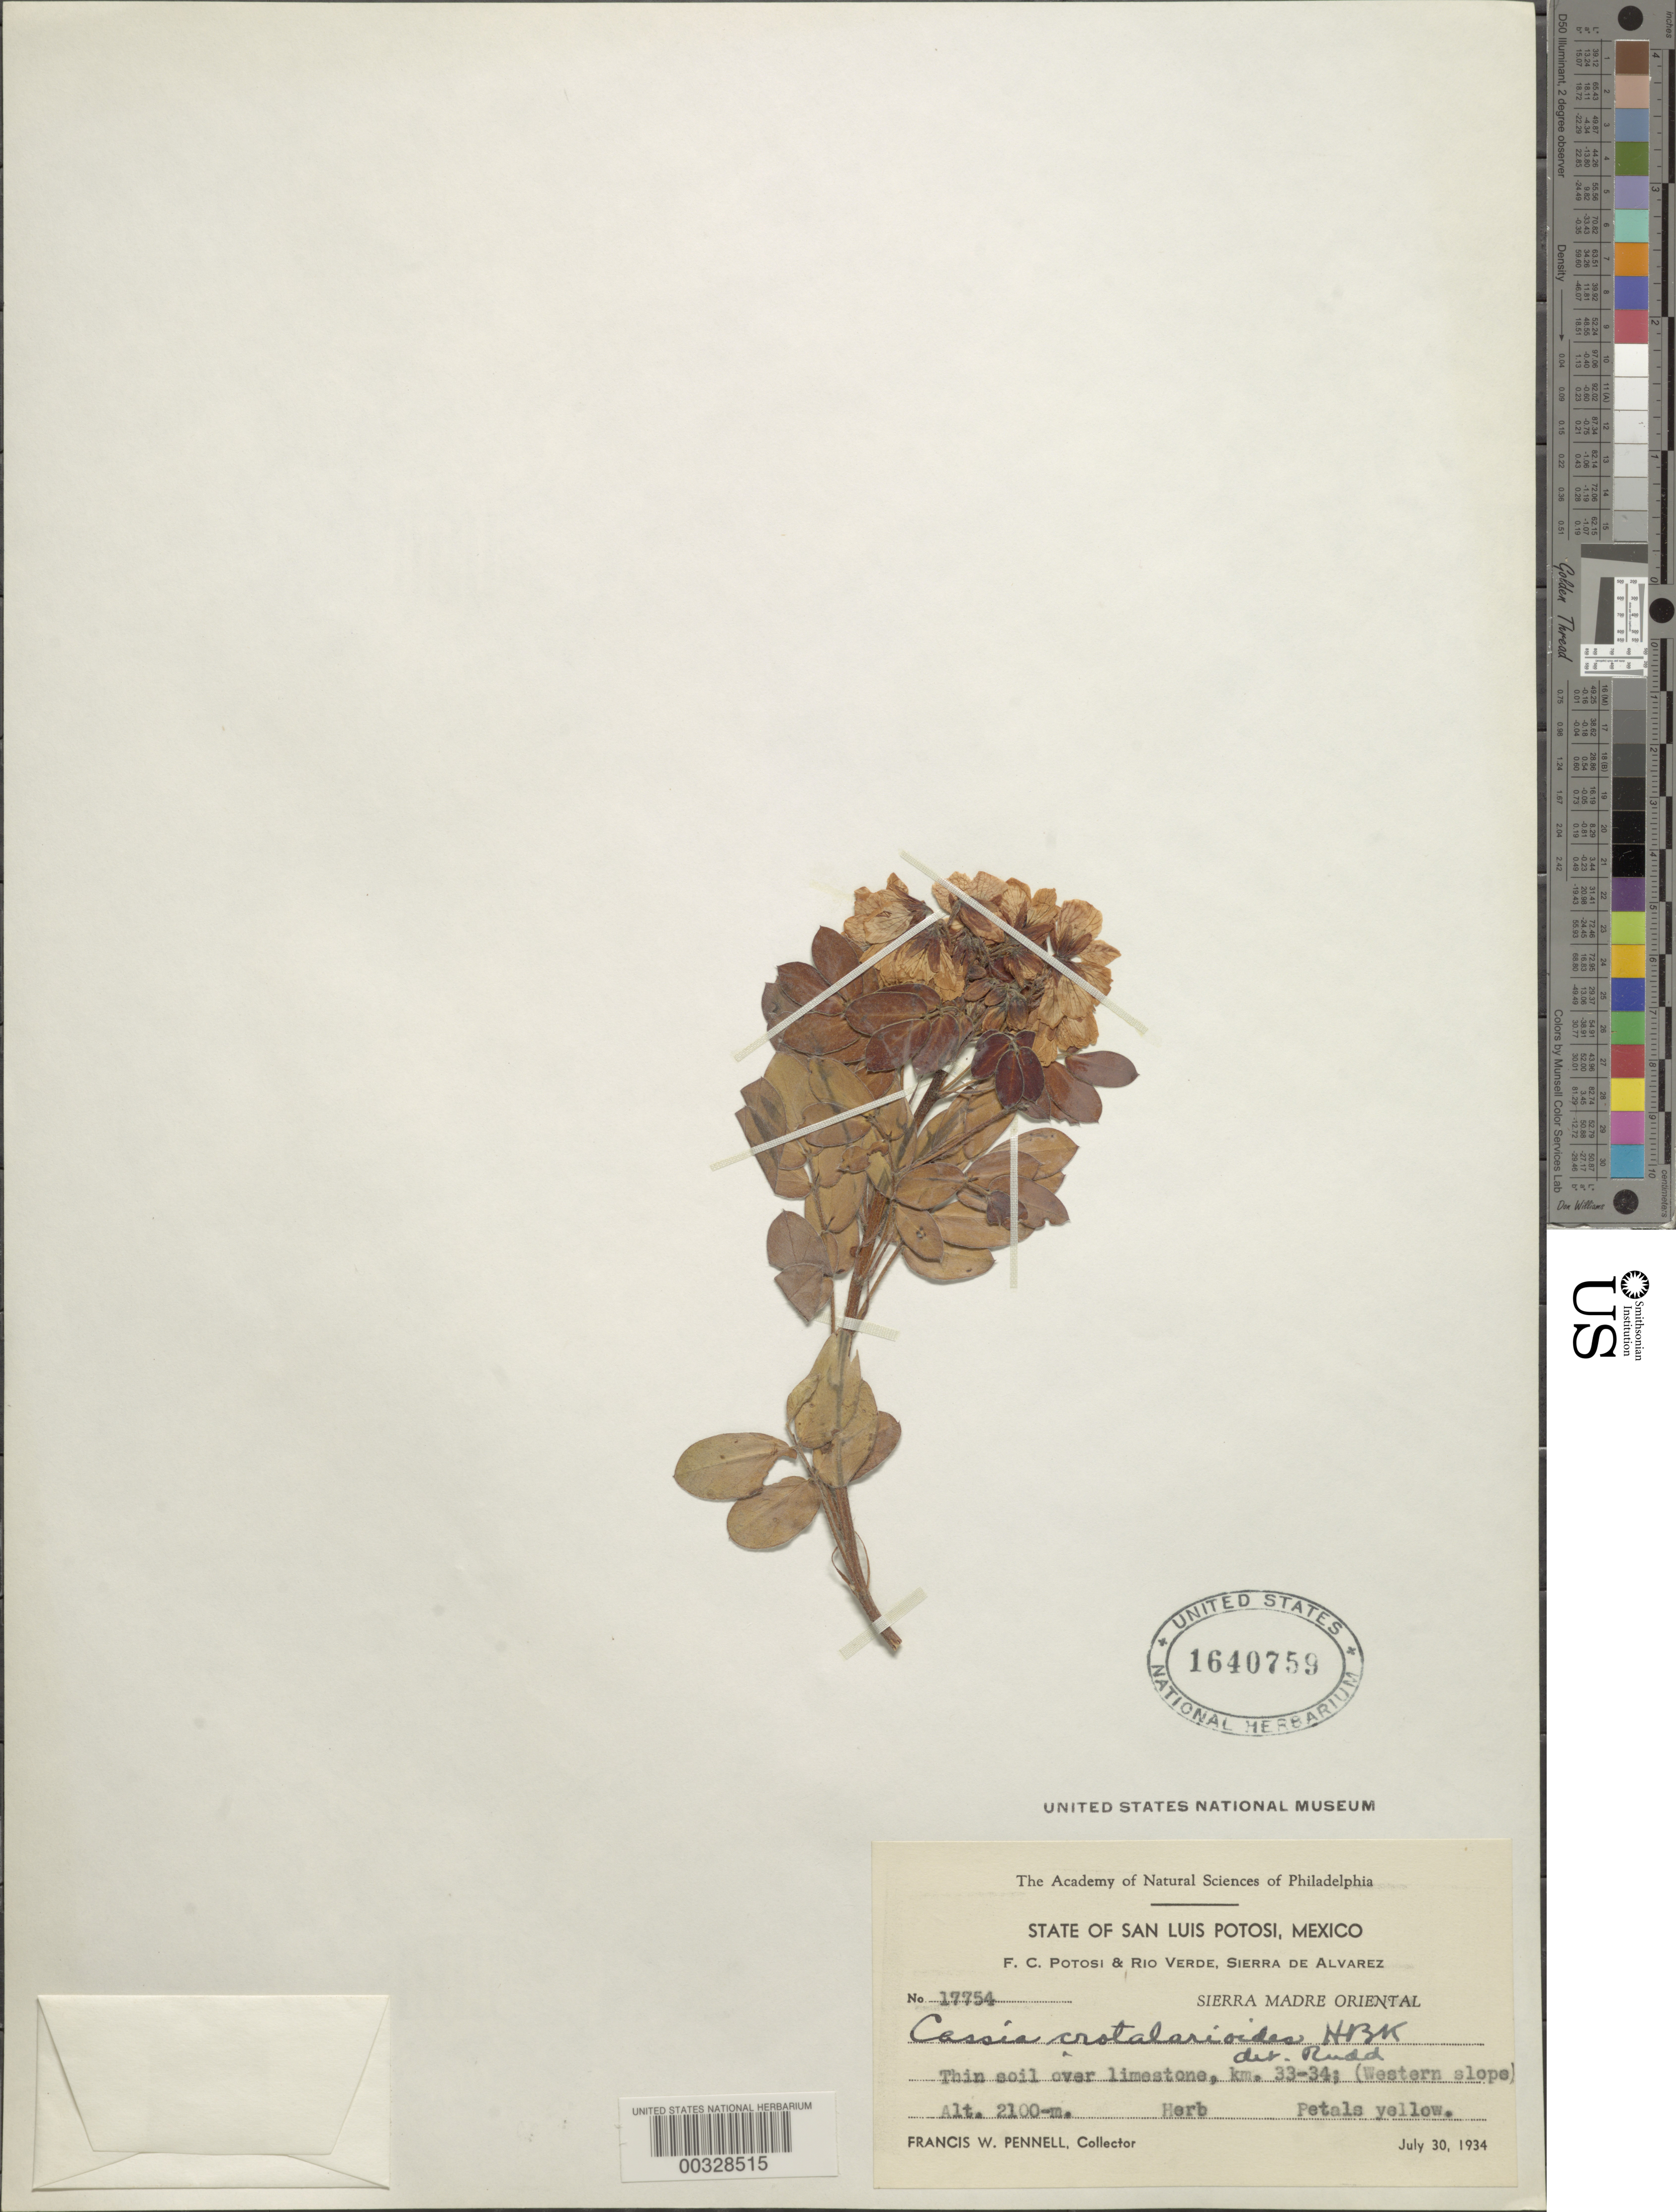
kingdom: Plantae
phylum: Tracheophyta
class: Magnoliopsida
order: Fabales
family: Fabaceae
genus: Senna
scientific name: Senna crotalarioides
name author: (Kunth) H.S. Irwin & Barneby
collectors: F. W. Pennell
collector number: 17754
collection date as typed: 30 Jul 1934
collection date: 1934-07-30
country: Mexico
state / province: San Luis Potosí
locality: F.c. potosi and Rio Verde, Sierra de Alvarez, Sierra Madre oriental, km 33-34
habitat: Thin soil over limestone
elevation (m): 2100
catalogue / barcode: US 1640759